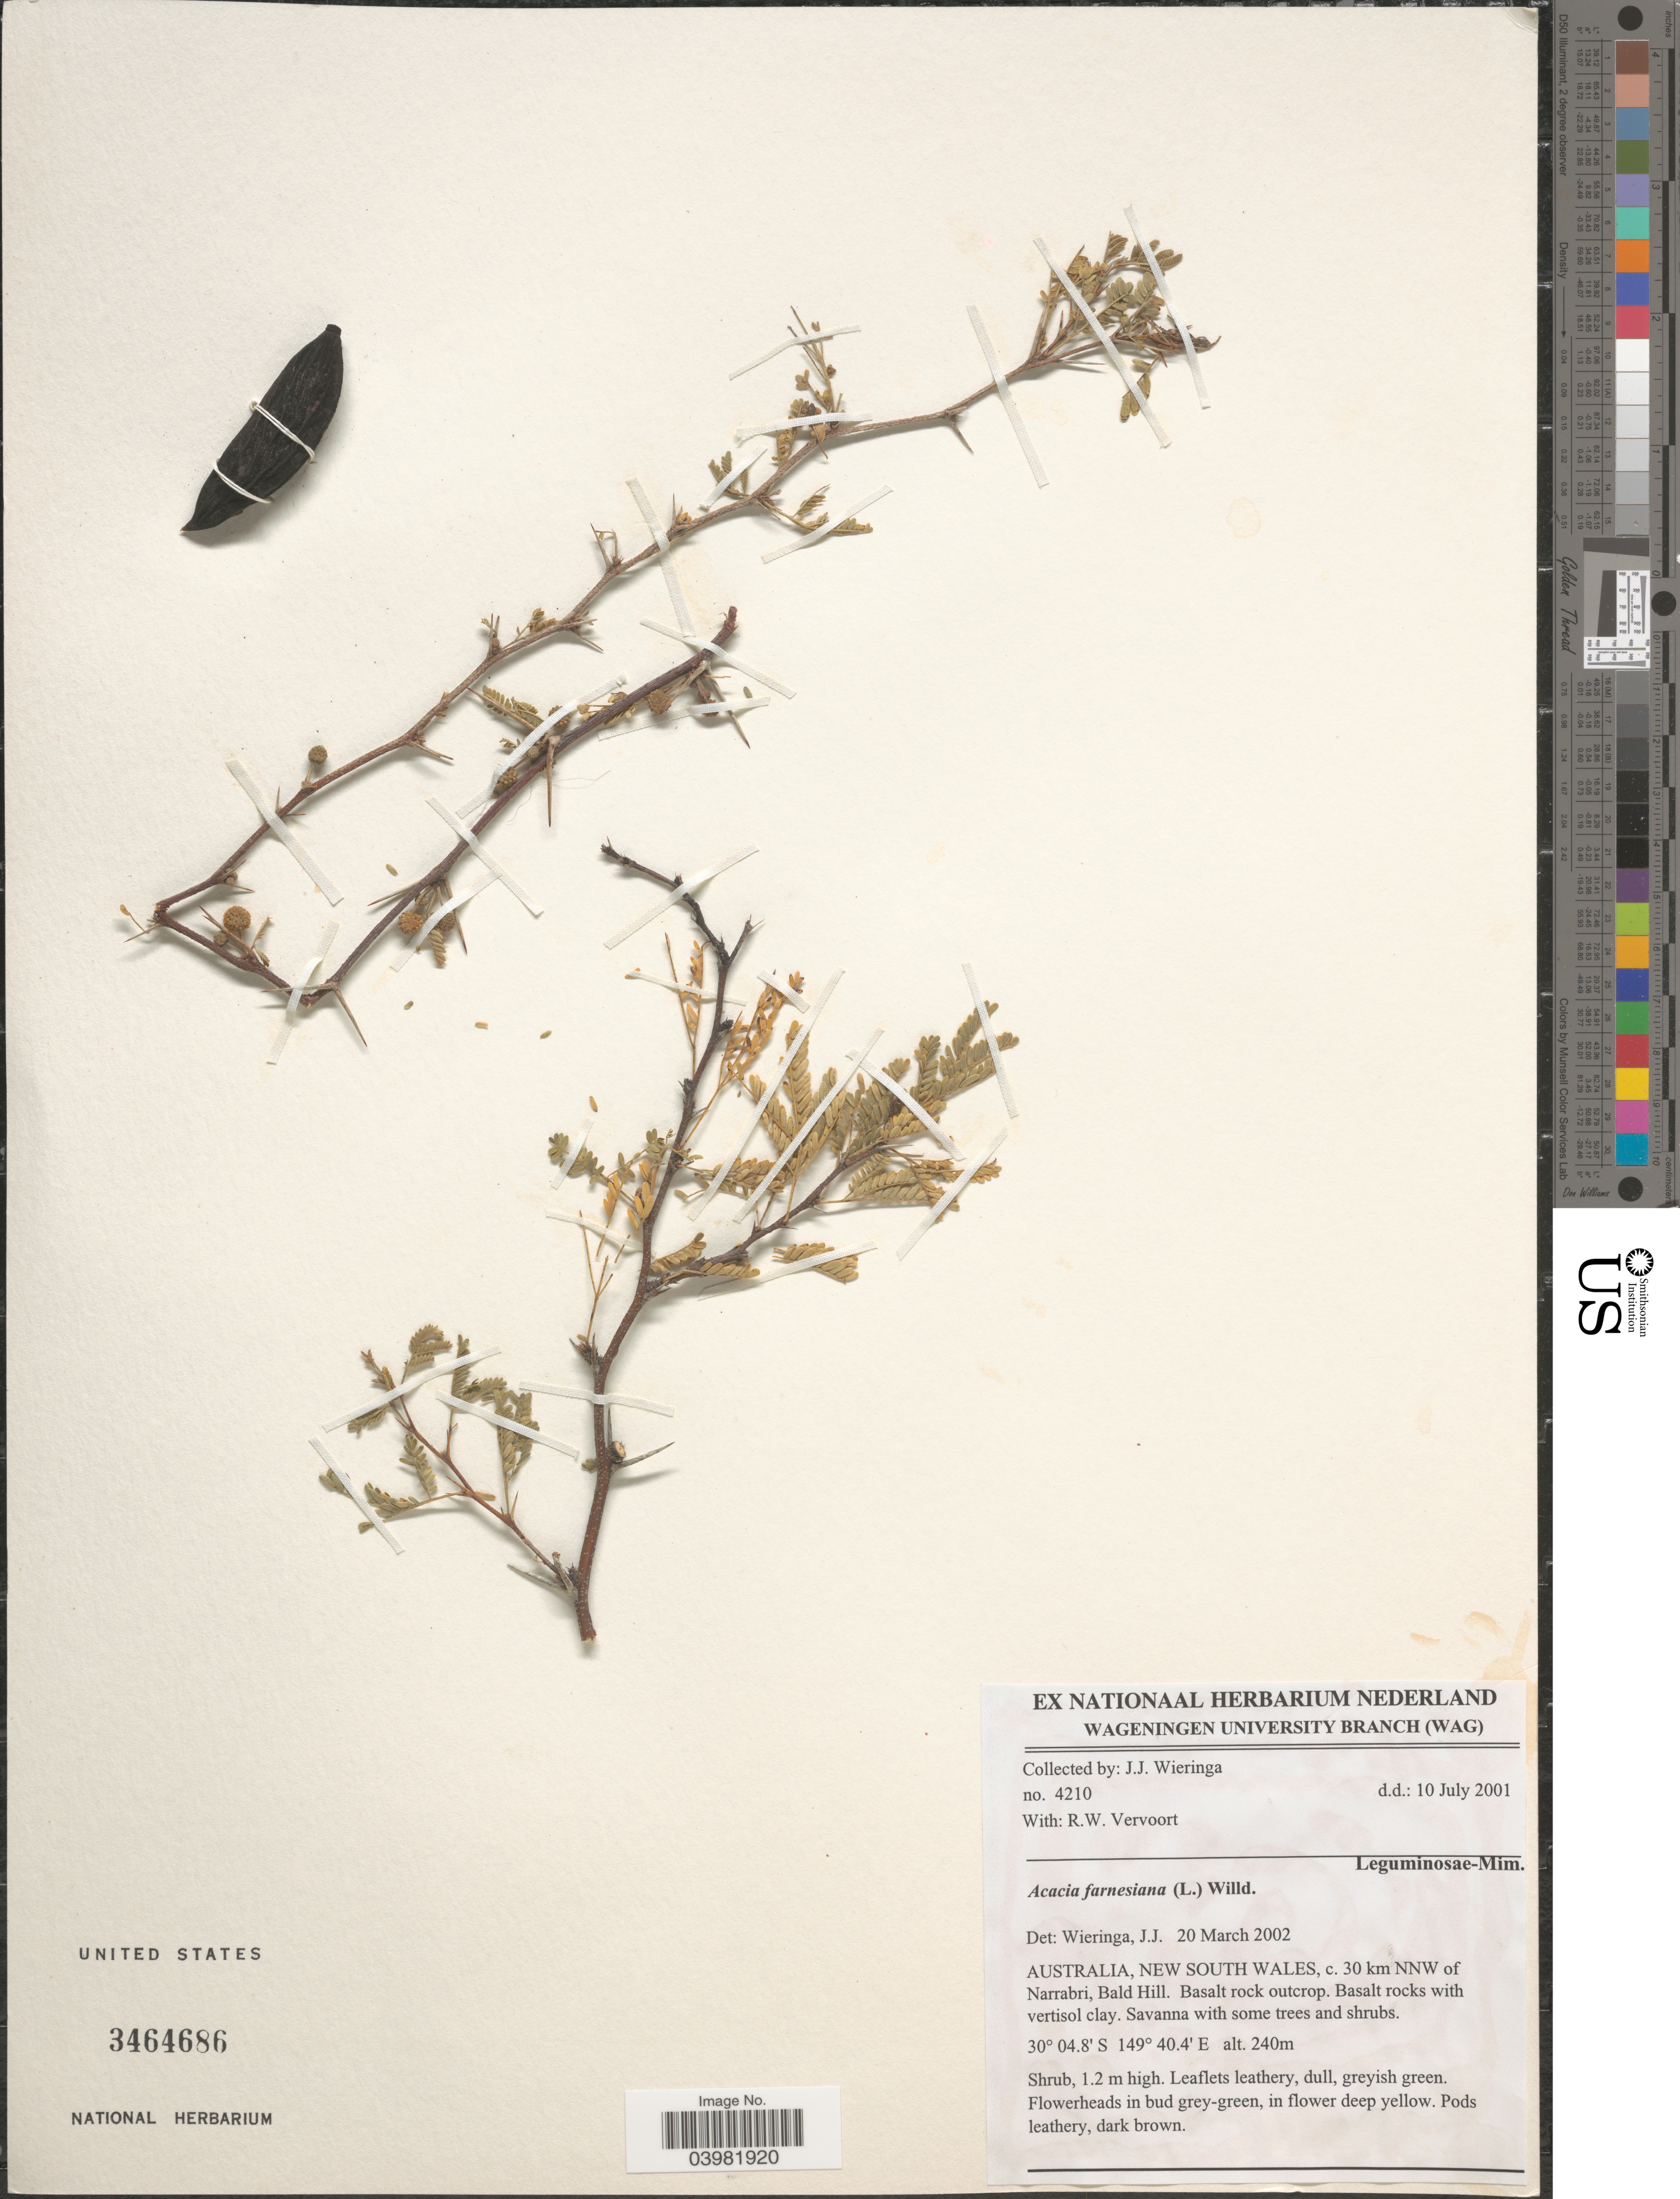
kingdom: Plantae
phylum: Tracheophyta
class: Magnoliopsida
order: Fabales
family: Fabaceae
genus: Acacia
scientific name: Acacia farnesiana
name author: (L.) Willd.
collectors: J. Wieringa & R. Vervoort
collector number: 4210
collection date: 2001-07-10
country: Australia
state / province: New South Wales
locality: C. 30 km NNW of Narrabri, Bald Hill.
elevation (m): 240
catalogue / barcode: US 3464686